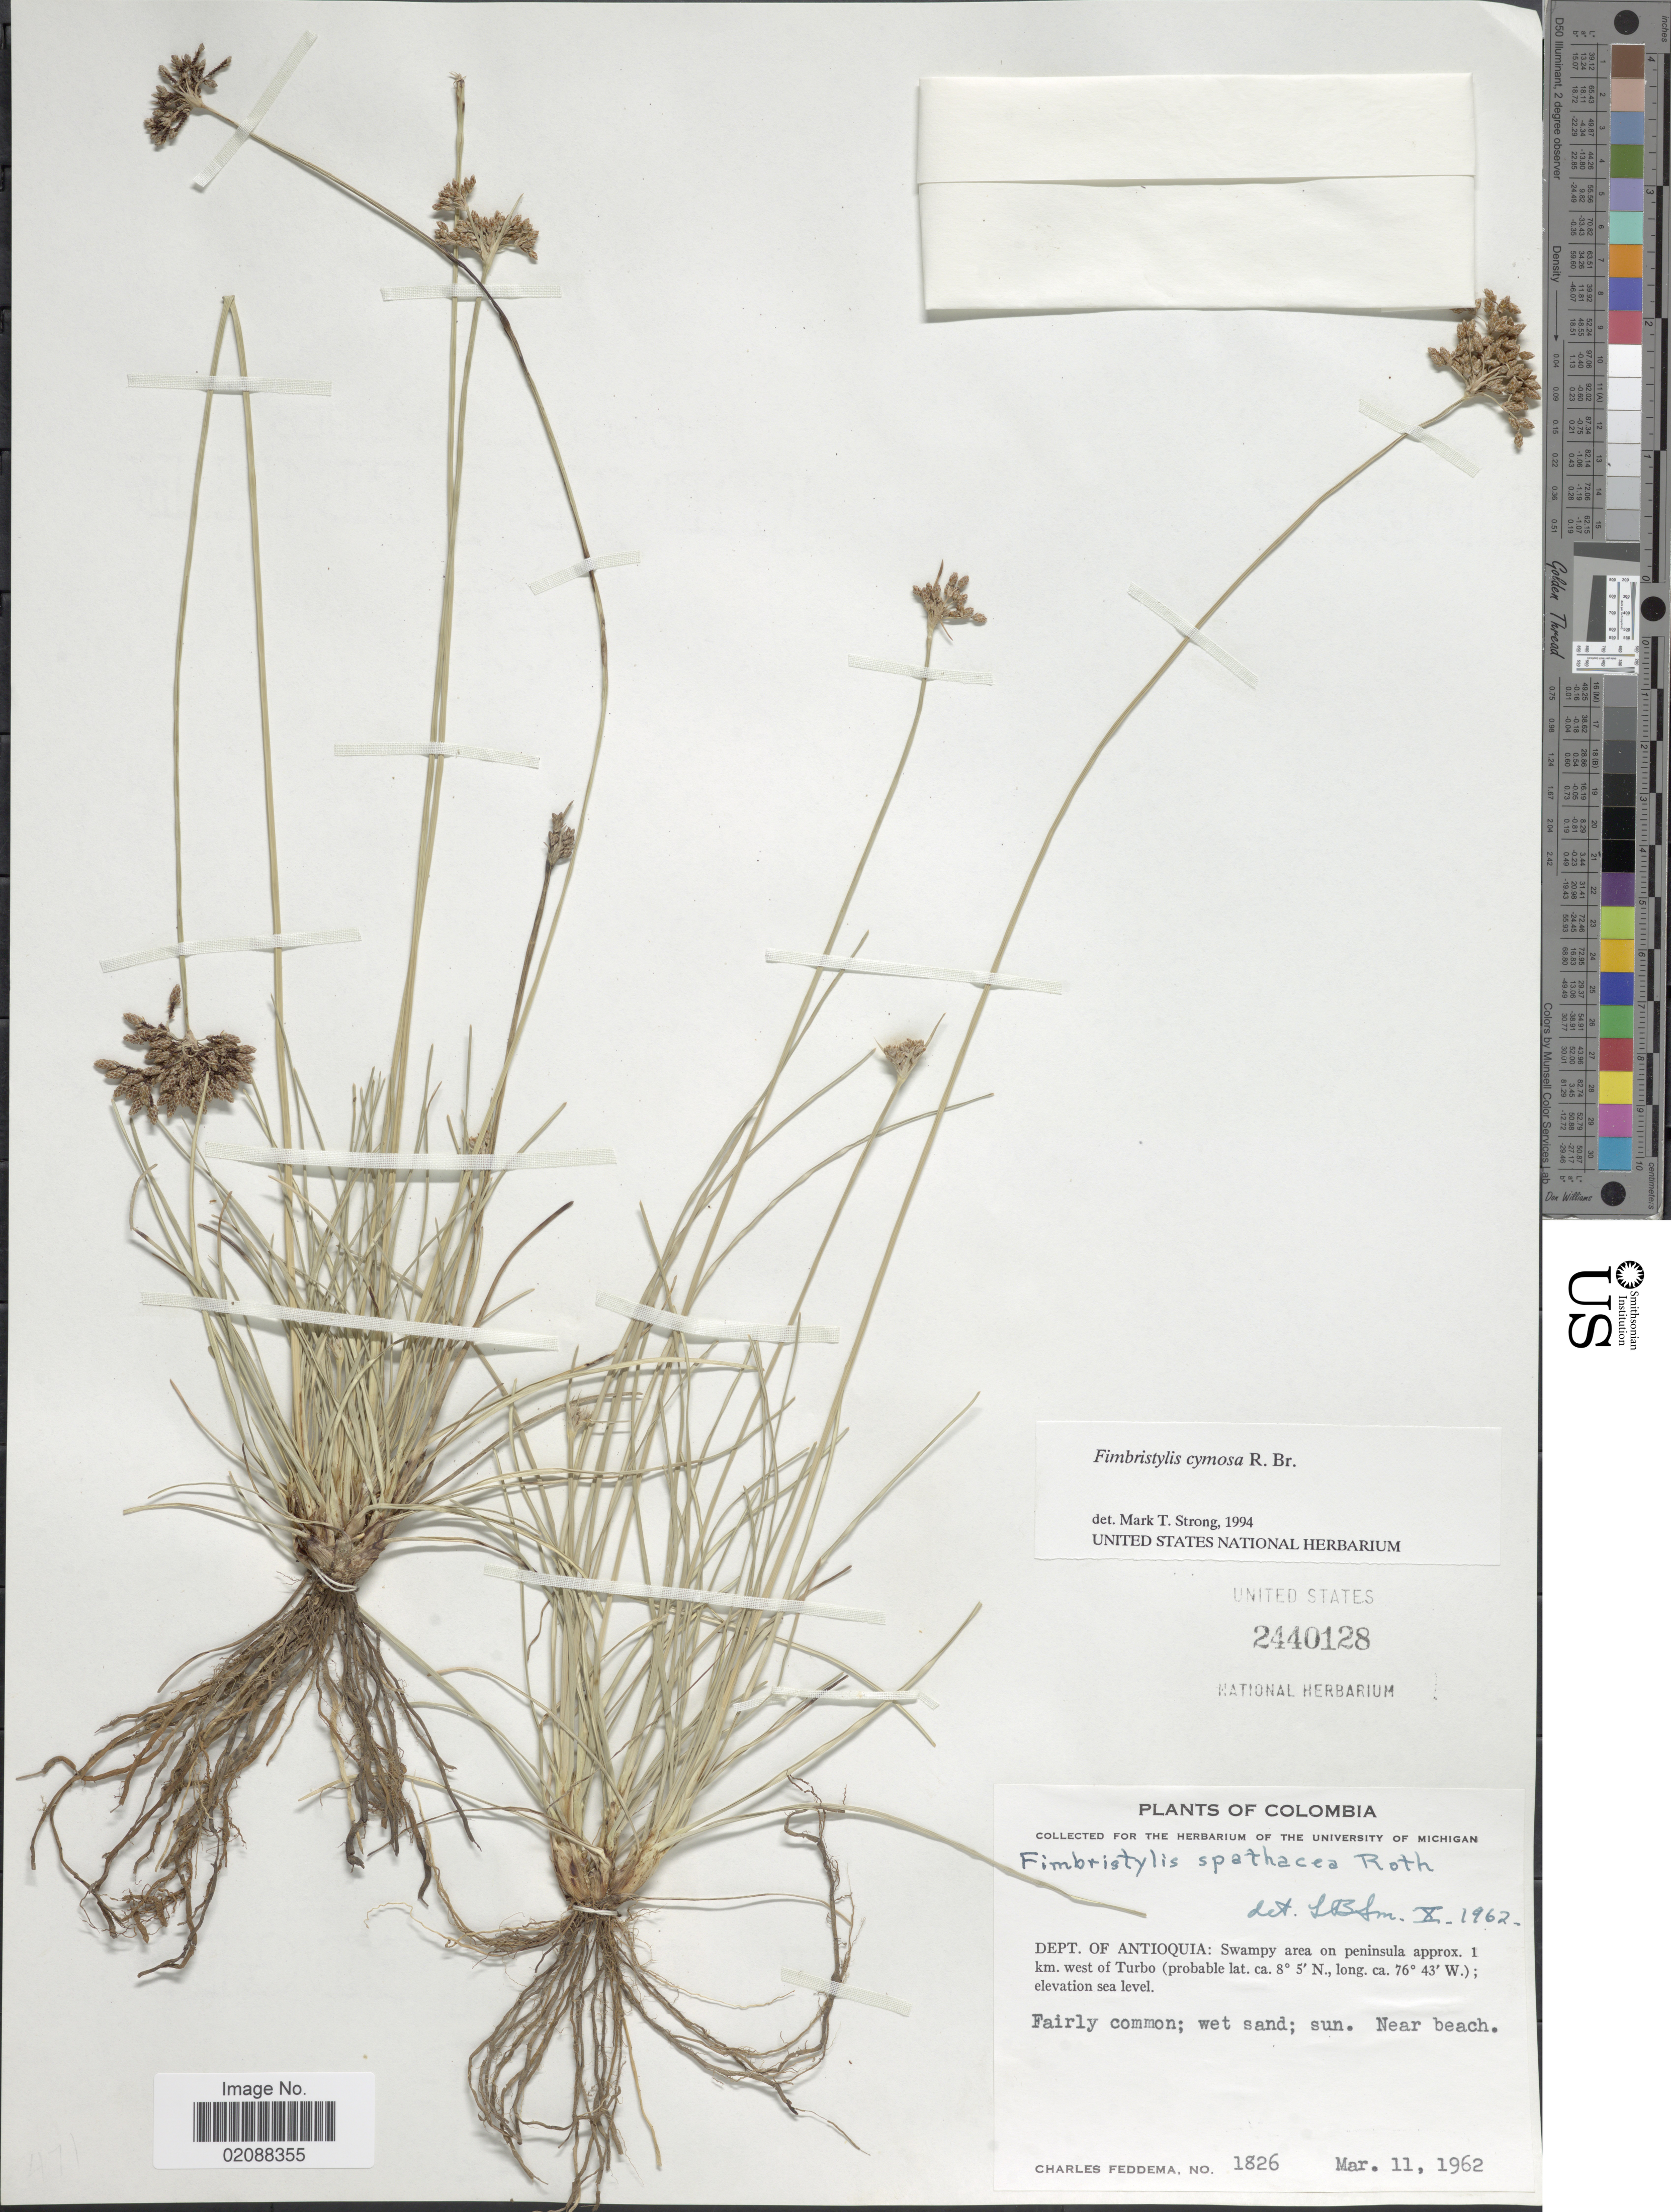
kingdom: Plantae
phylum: Tracheophyta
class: Liliopsida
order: Poales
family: Cyperaceae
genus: Fimbristylis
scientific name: Fimbristylis cymosa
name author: R. Br.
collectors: C. Feddema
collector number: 1826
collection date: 1962-03-11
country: Colombia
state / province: Antioquia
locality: Approx. 1 km west of Turbo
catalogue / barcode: US 2440128